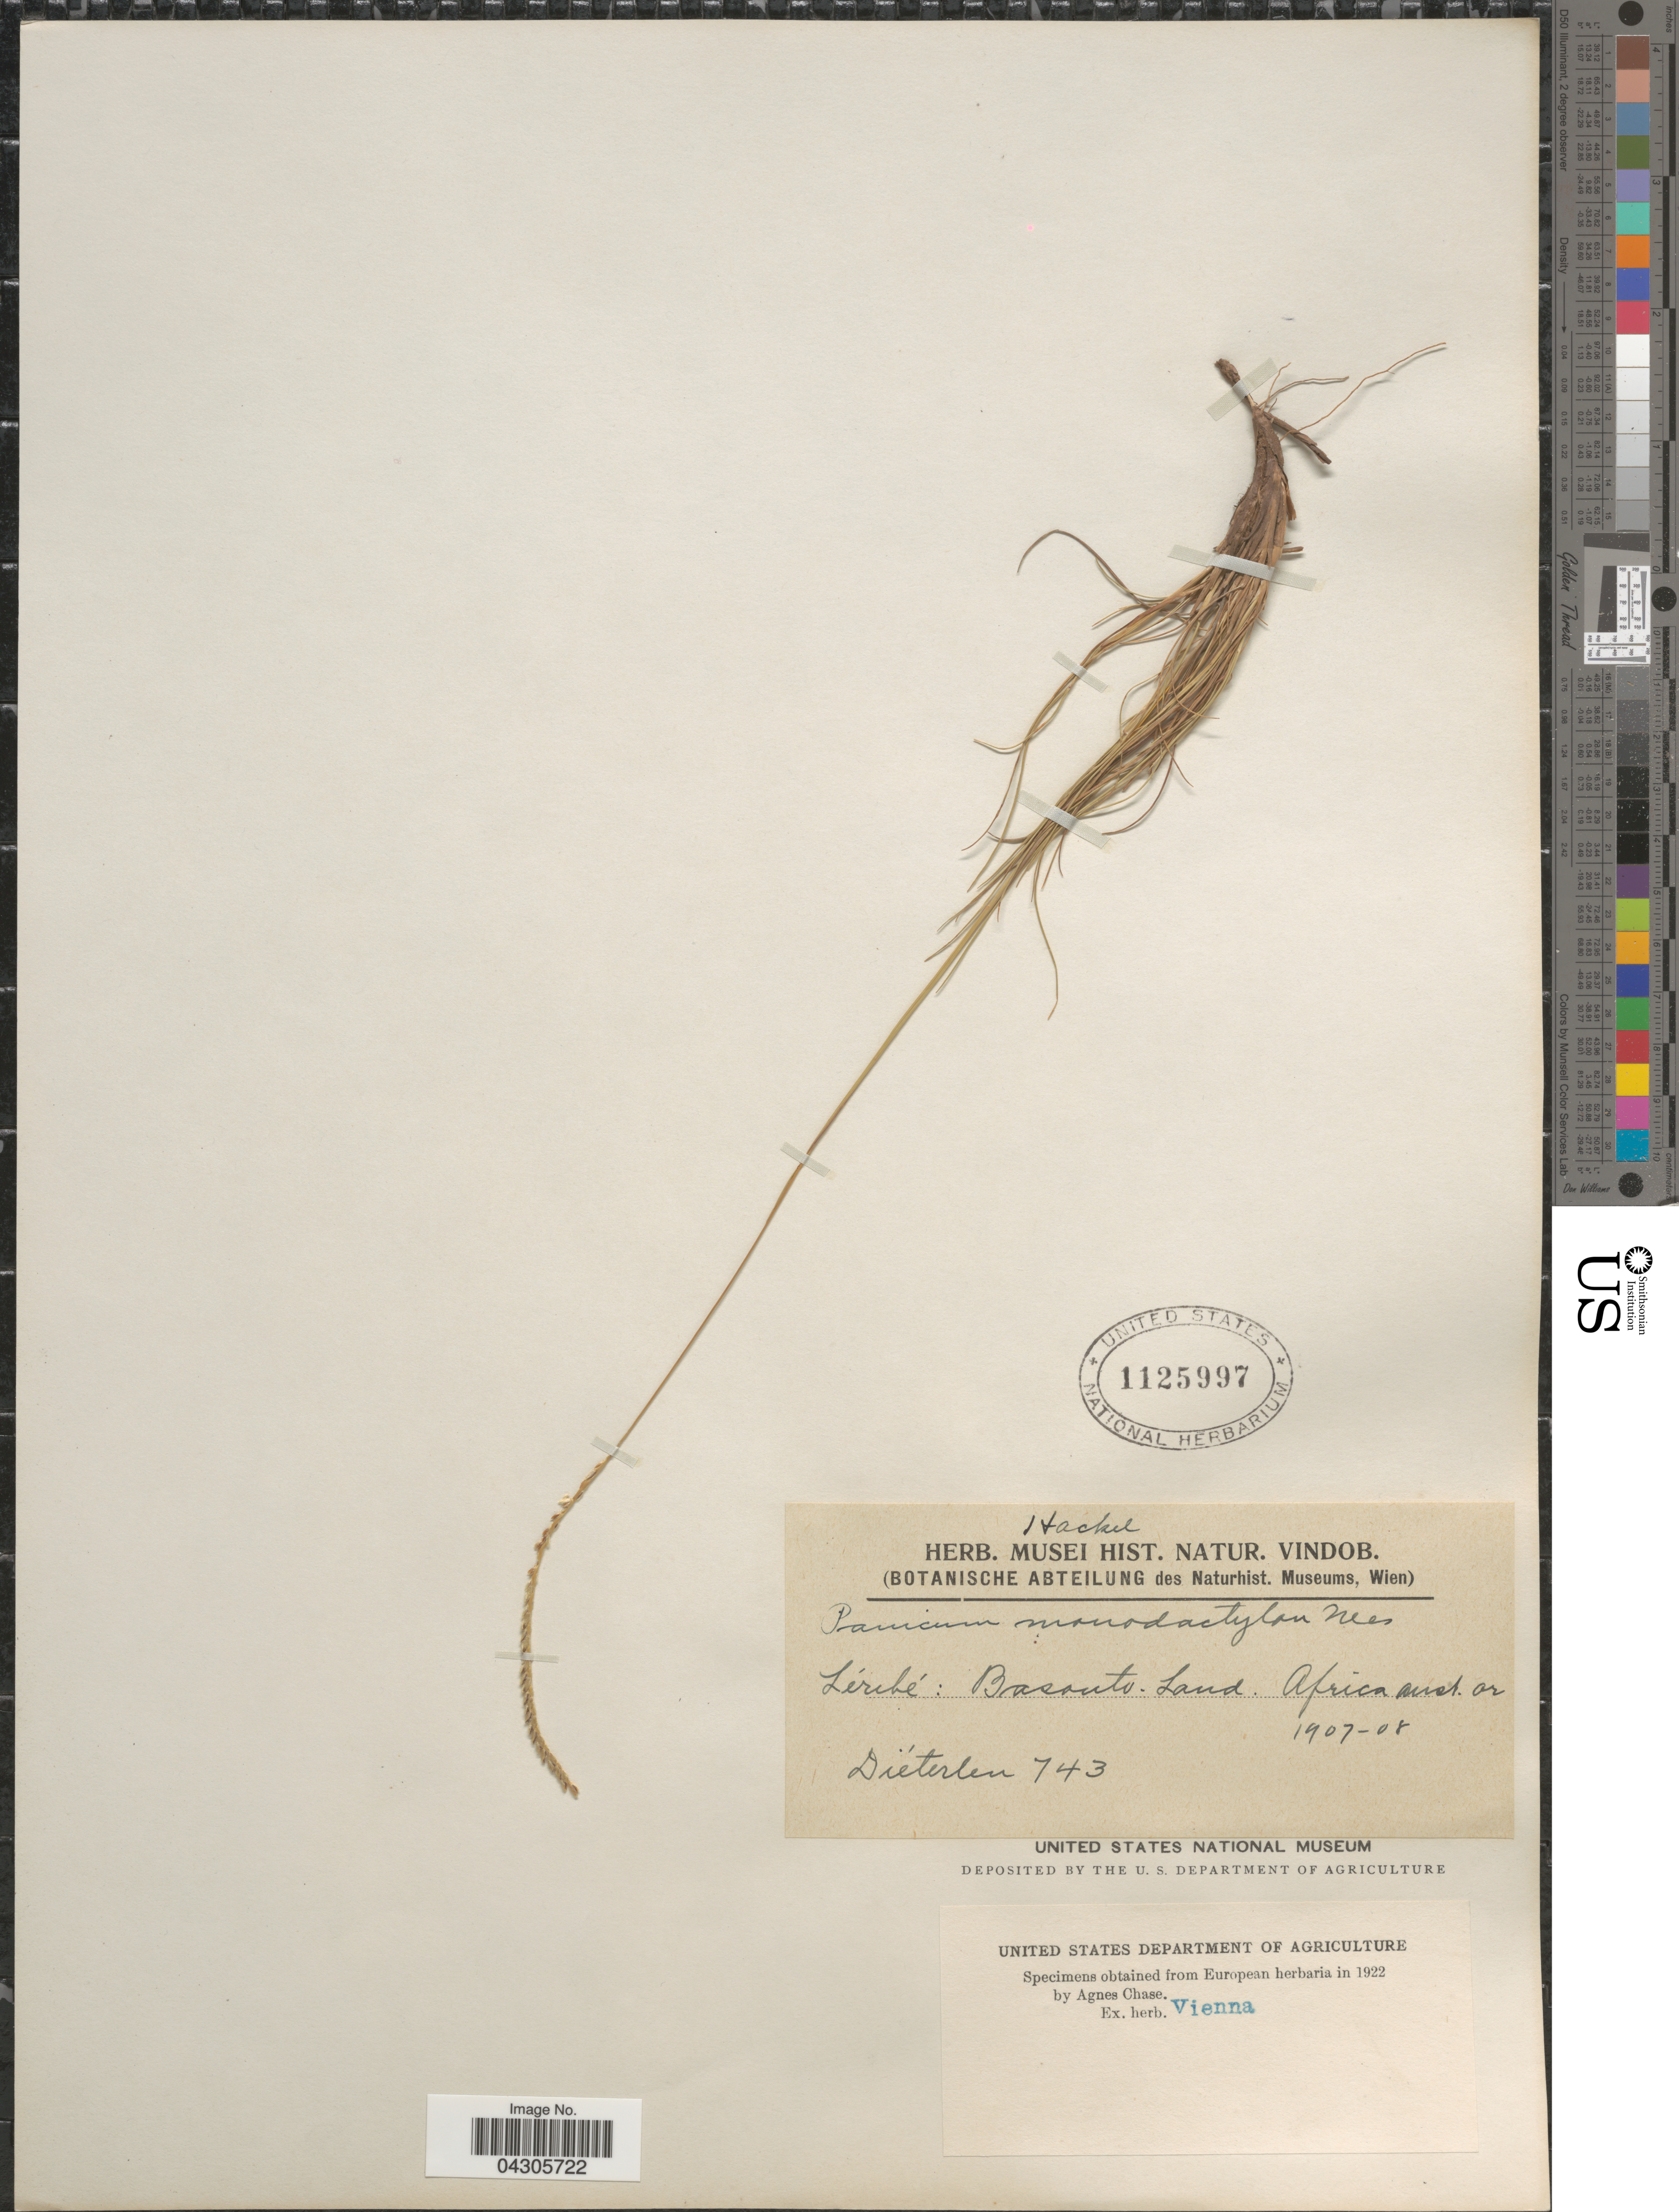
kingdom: Plantae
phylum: Tracheophyta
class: Liliopsida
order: Poales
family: Poaceae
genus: Digitaria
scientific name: Digitaria monodactyla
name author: (Nees) Stapf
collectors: -. Dieterlen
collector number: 743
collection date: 1907/1908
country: Lesotho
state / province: Leribe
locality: Basouth. Land. Africa aust. or.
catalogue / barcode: US 1125997